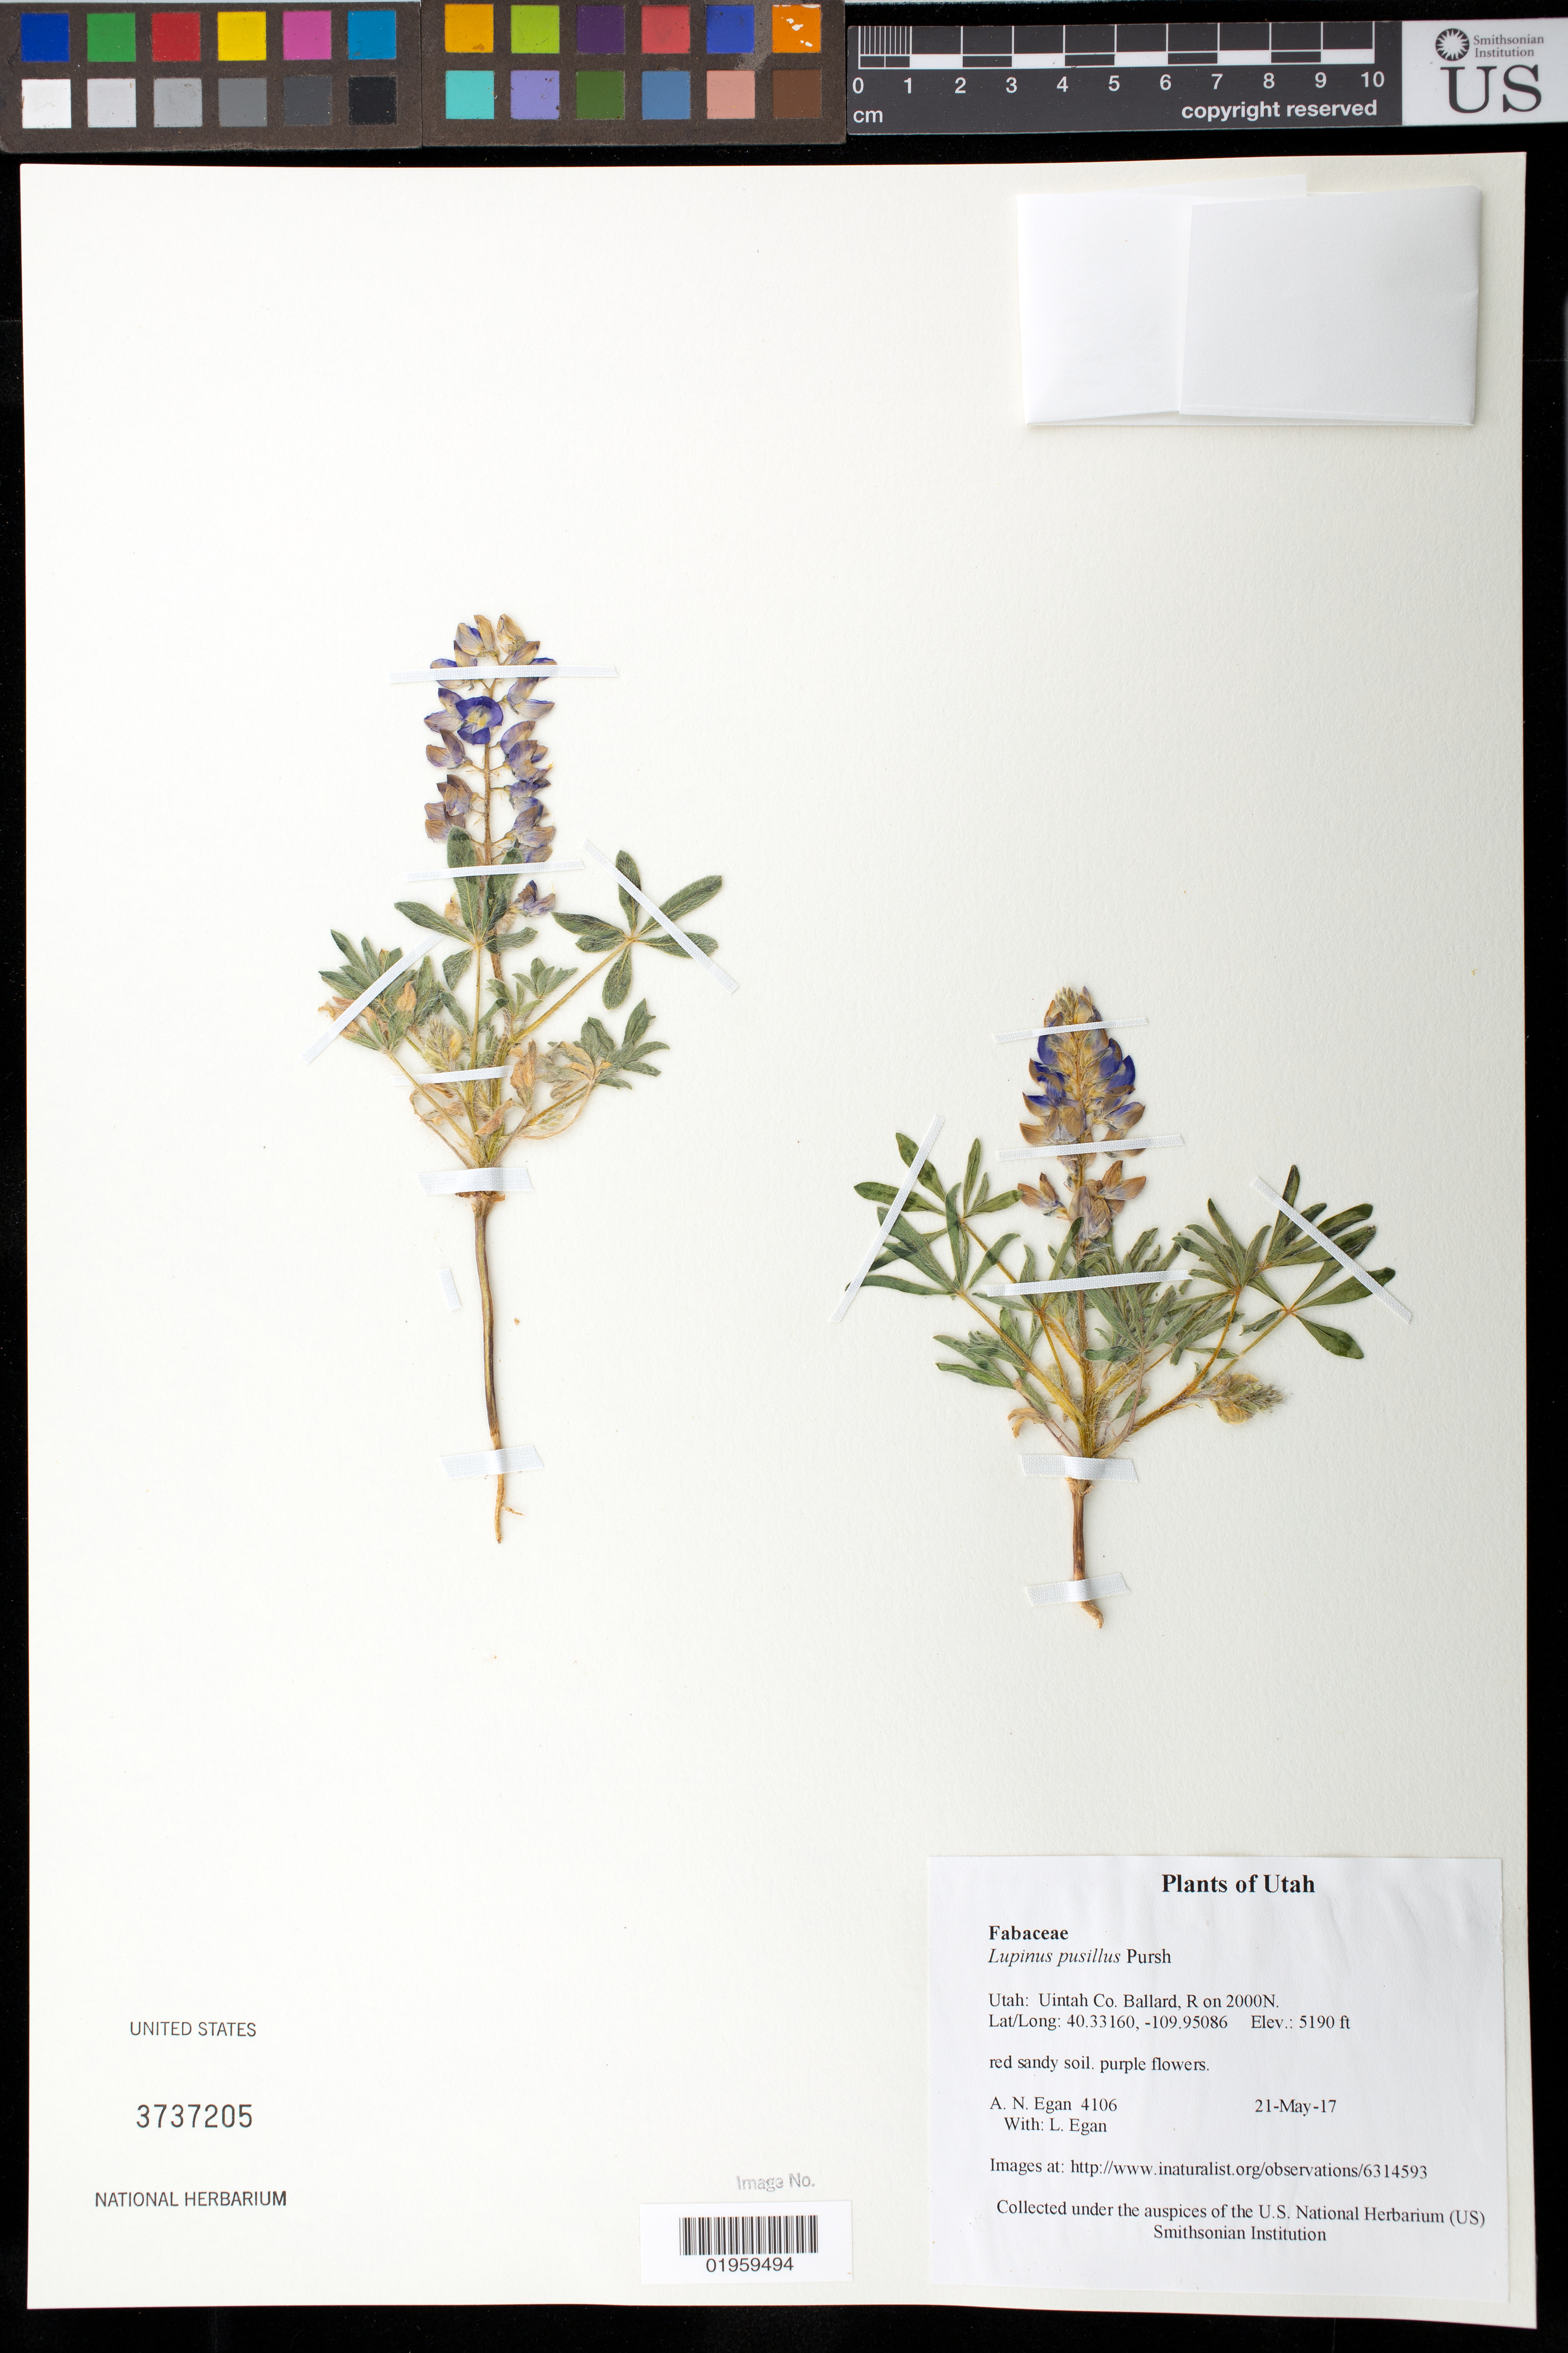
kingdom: Plantae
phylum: Tracheophyta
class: Magnoliopsida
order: Fabales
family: Fabaceae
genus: Lupinus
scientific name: Lupinus pusillus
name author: Pursh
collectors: A. N. Egan & L. Egan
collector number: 4106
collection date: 2017-05-21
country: United States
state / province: Utah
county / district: Uintah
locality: Ballard, R on 2000N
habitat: red sandy soil.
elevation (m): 1582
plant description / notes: http://www.inaturalist.org/observations/6314593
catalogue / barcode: US 3737205